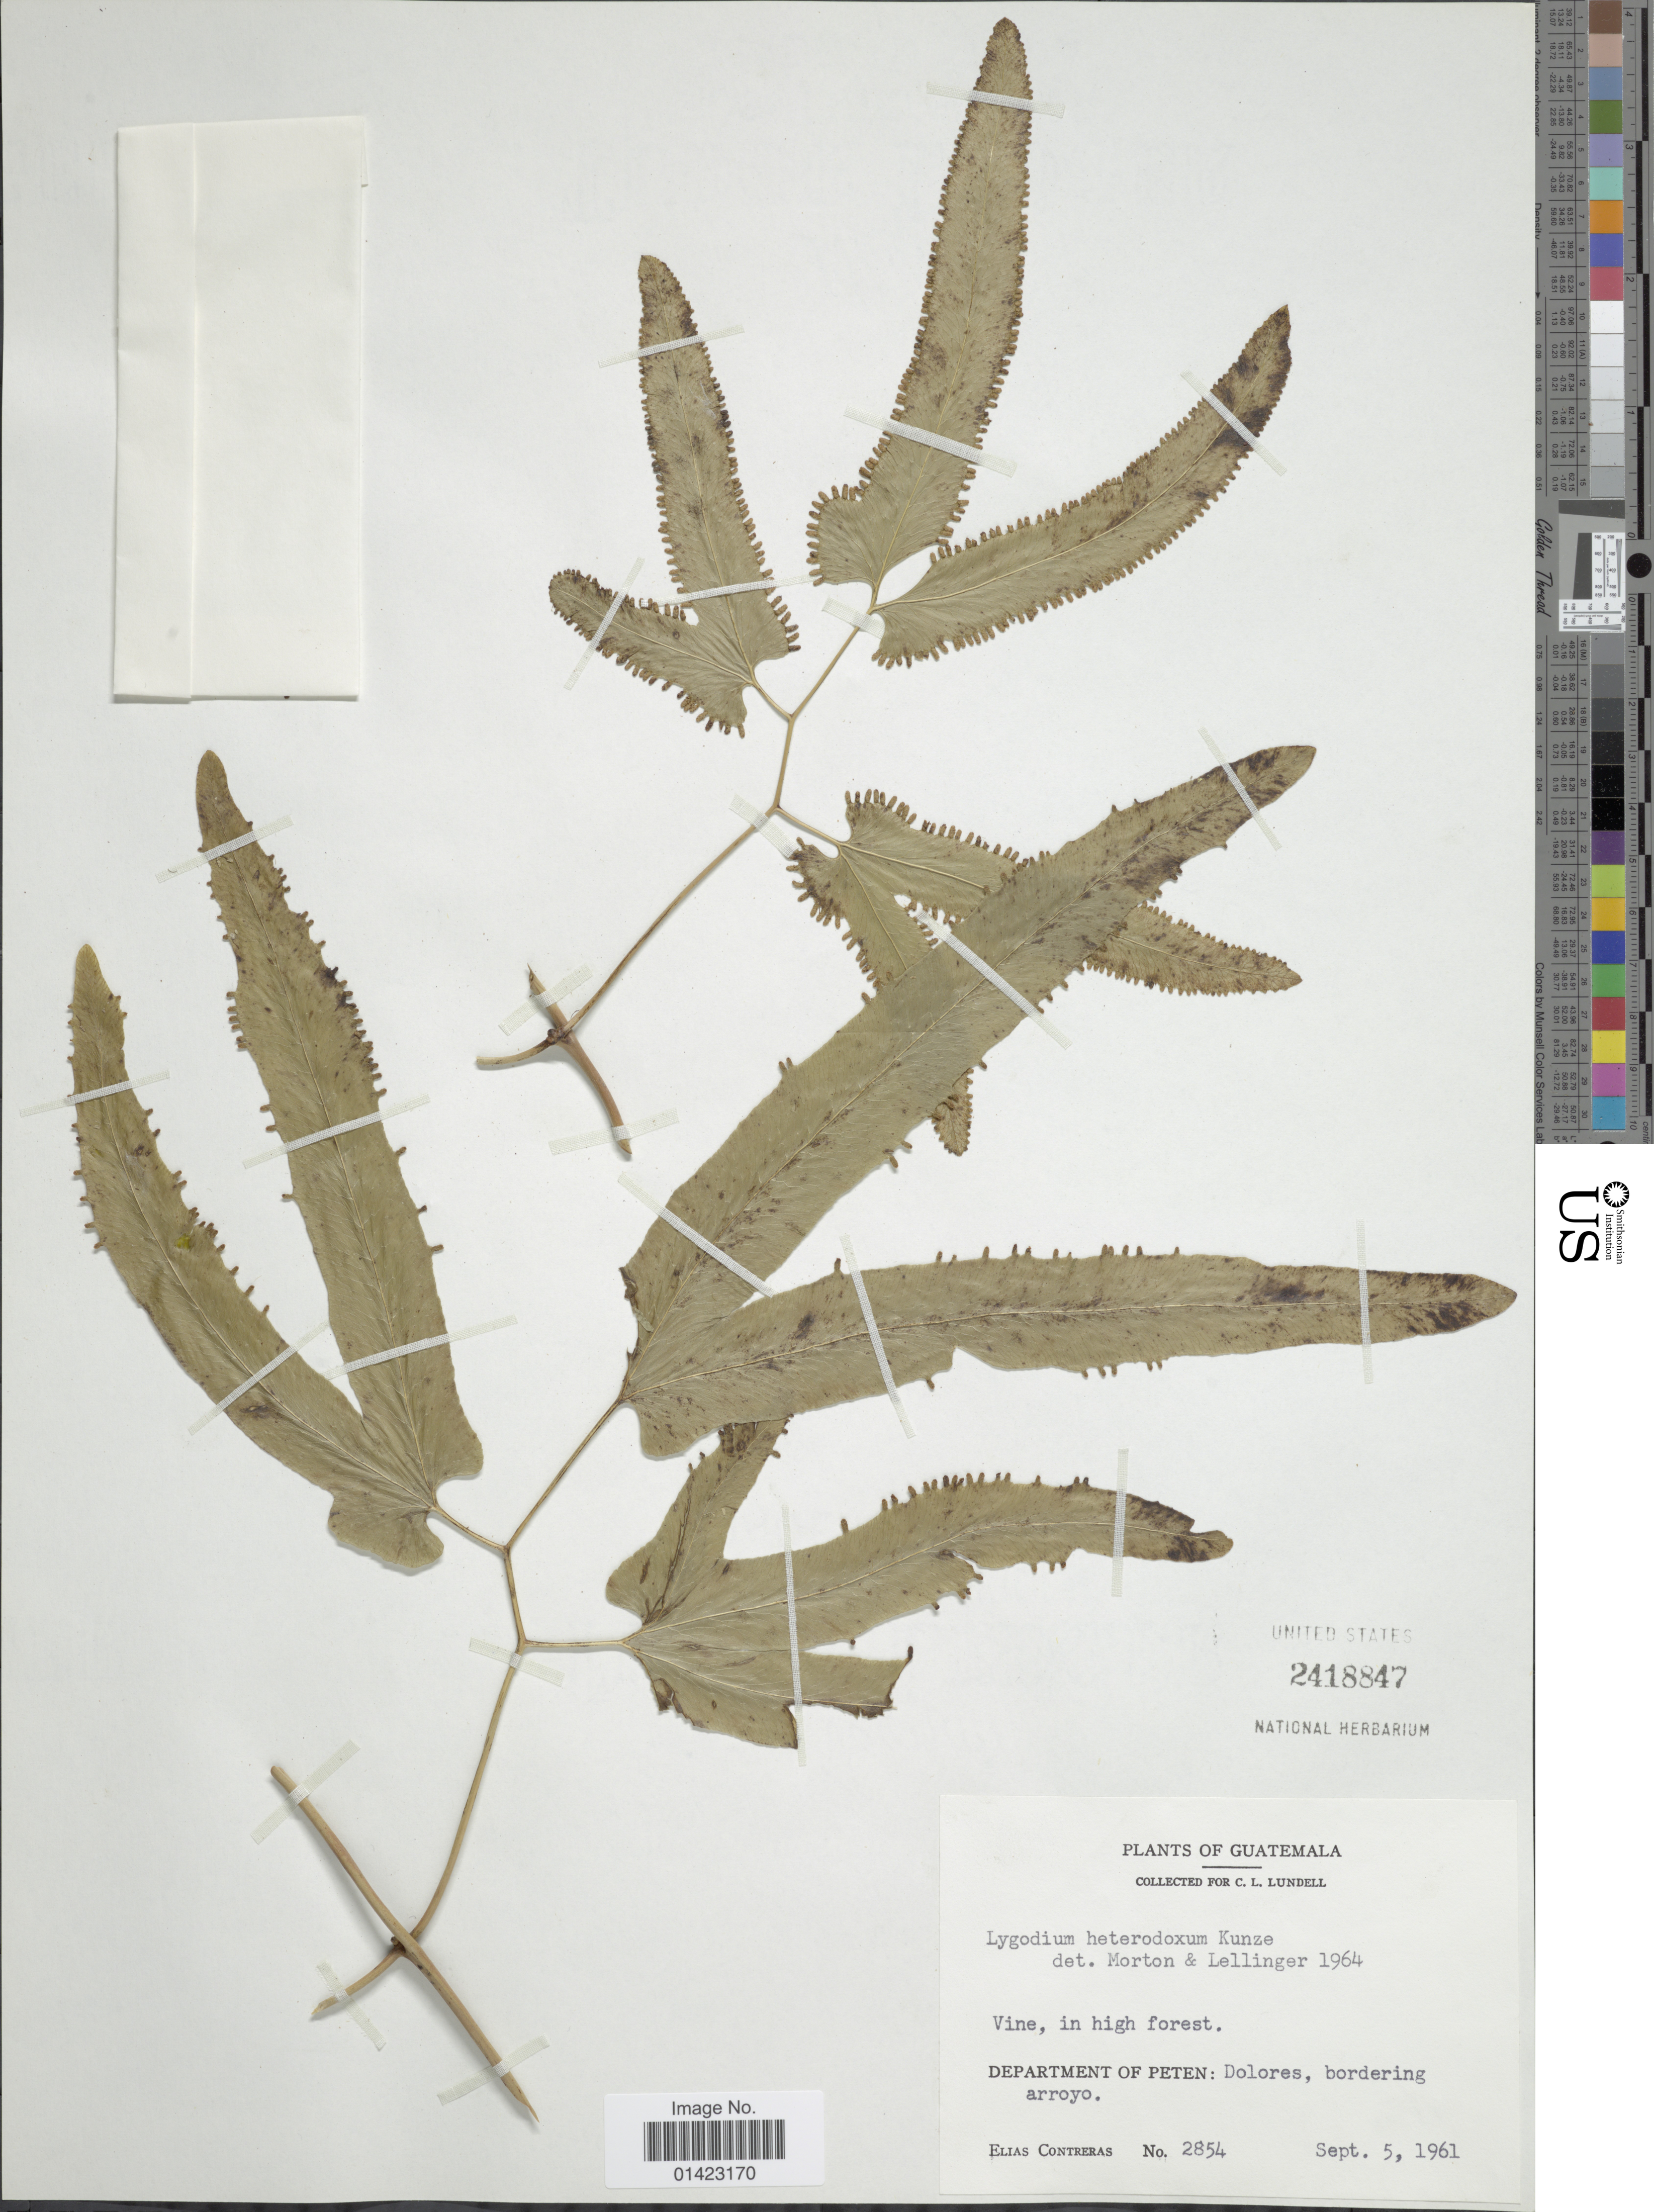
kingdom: Plantae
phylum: Tracheophyta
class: Polypodiopsida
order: Schizaeales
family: Lygodiaceae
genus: Lygodium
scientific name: Lygodium heterodoxum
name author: Kunze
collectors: E. Contreras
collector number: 2854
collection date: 1961-09-05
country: Guatemala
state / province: El Petén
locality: Department of Peten: Dolores, bordering arroyo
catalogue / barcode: US 2418847